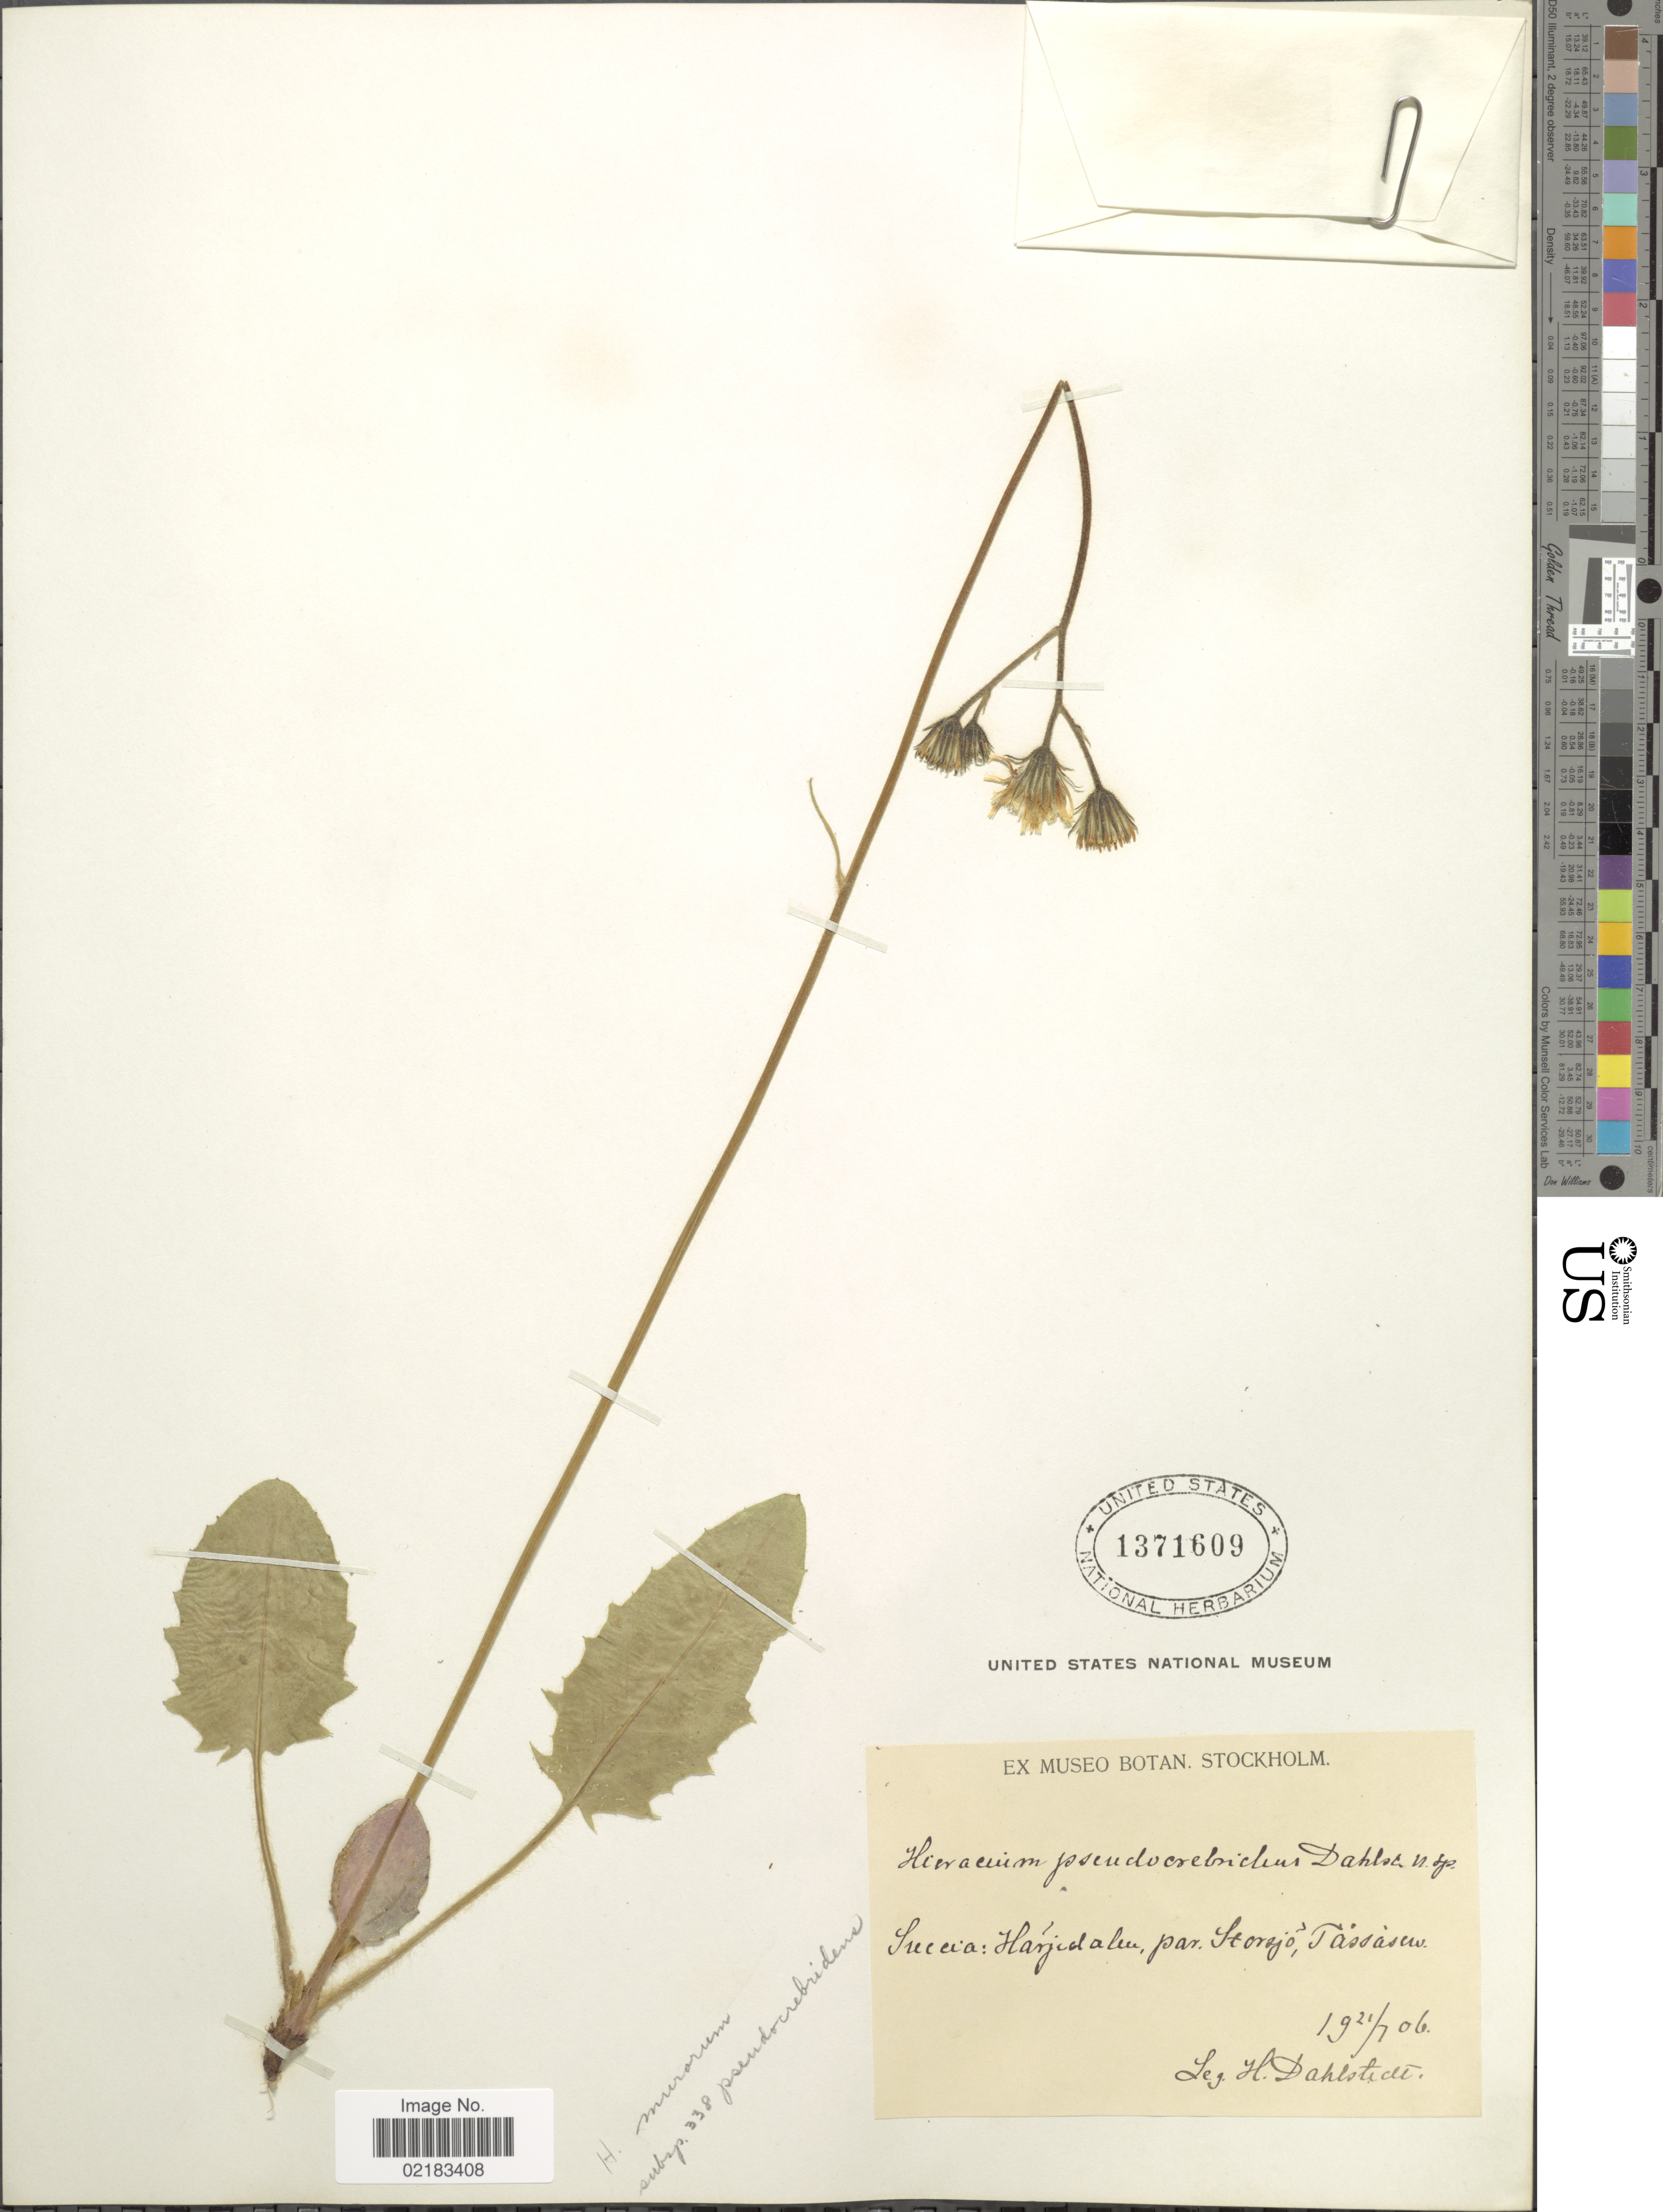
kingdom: Plantae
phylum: Tracheophyta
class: Magnoliopsida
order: Asterales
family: Asteraceae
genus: Hieracium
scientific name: Hieracium murorum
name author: L.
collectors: H. G. Dahlstedt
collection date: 1906-07-21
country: Sweden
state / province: Jamtland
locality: Suecia: Härjedalen, par. Storsjö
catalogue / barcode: US 1371609